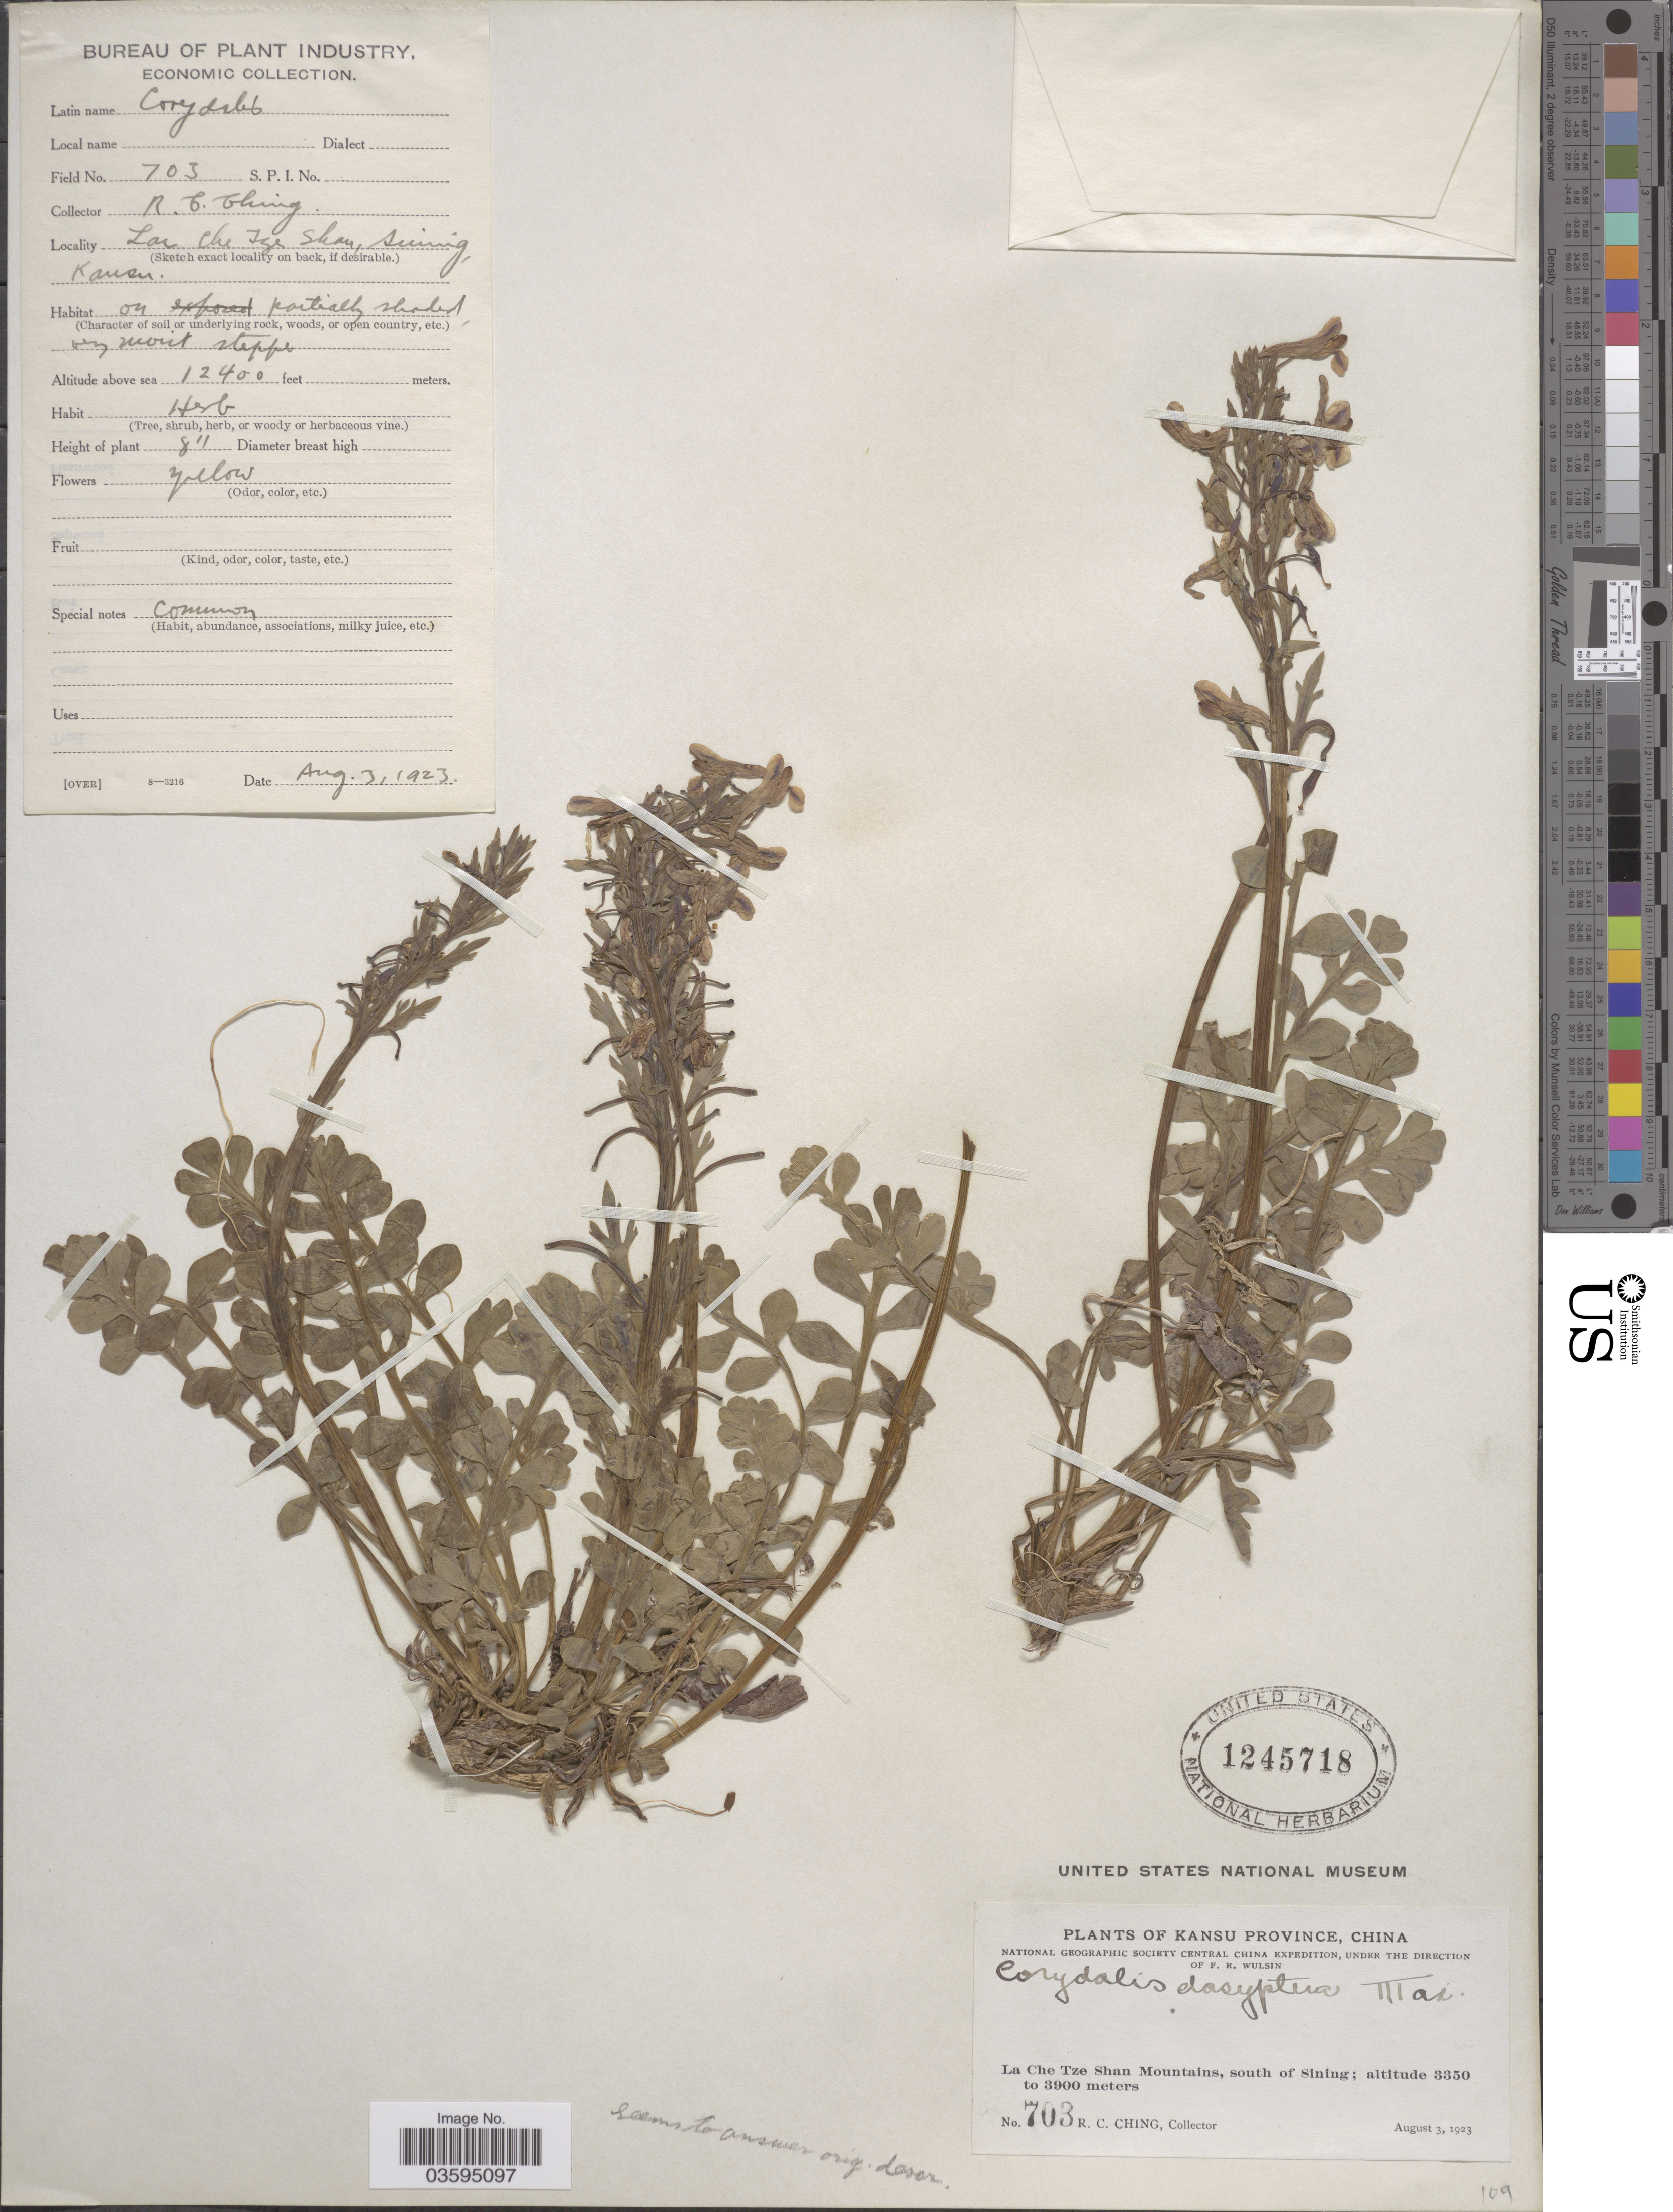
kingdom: Plantae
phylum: Tracheophyta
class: Magnoliopsida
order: Ranunculales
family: Papaveraceae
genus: Corydalis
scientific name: Corydalis dasyptera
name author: Maxim.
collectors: R. C. Ching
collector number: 703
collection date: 1923-08-03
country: China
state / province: Gansu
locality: Kansu Province. La Che Tze Mountains, south of Sining. Lai [interpreted] Che Tze Shan.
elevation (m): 3780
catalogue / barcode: US 1245718